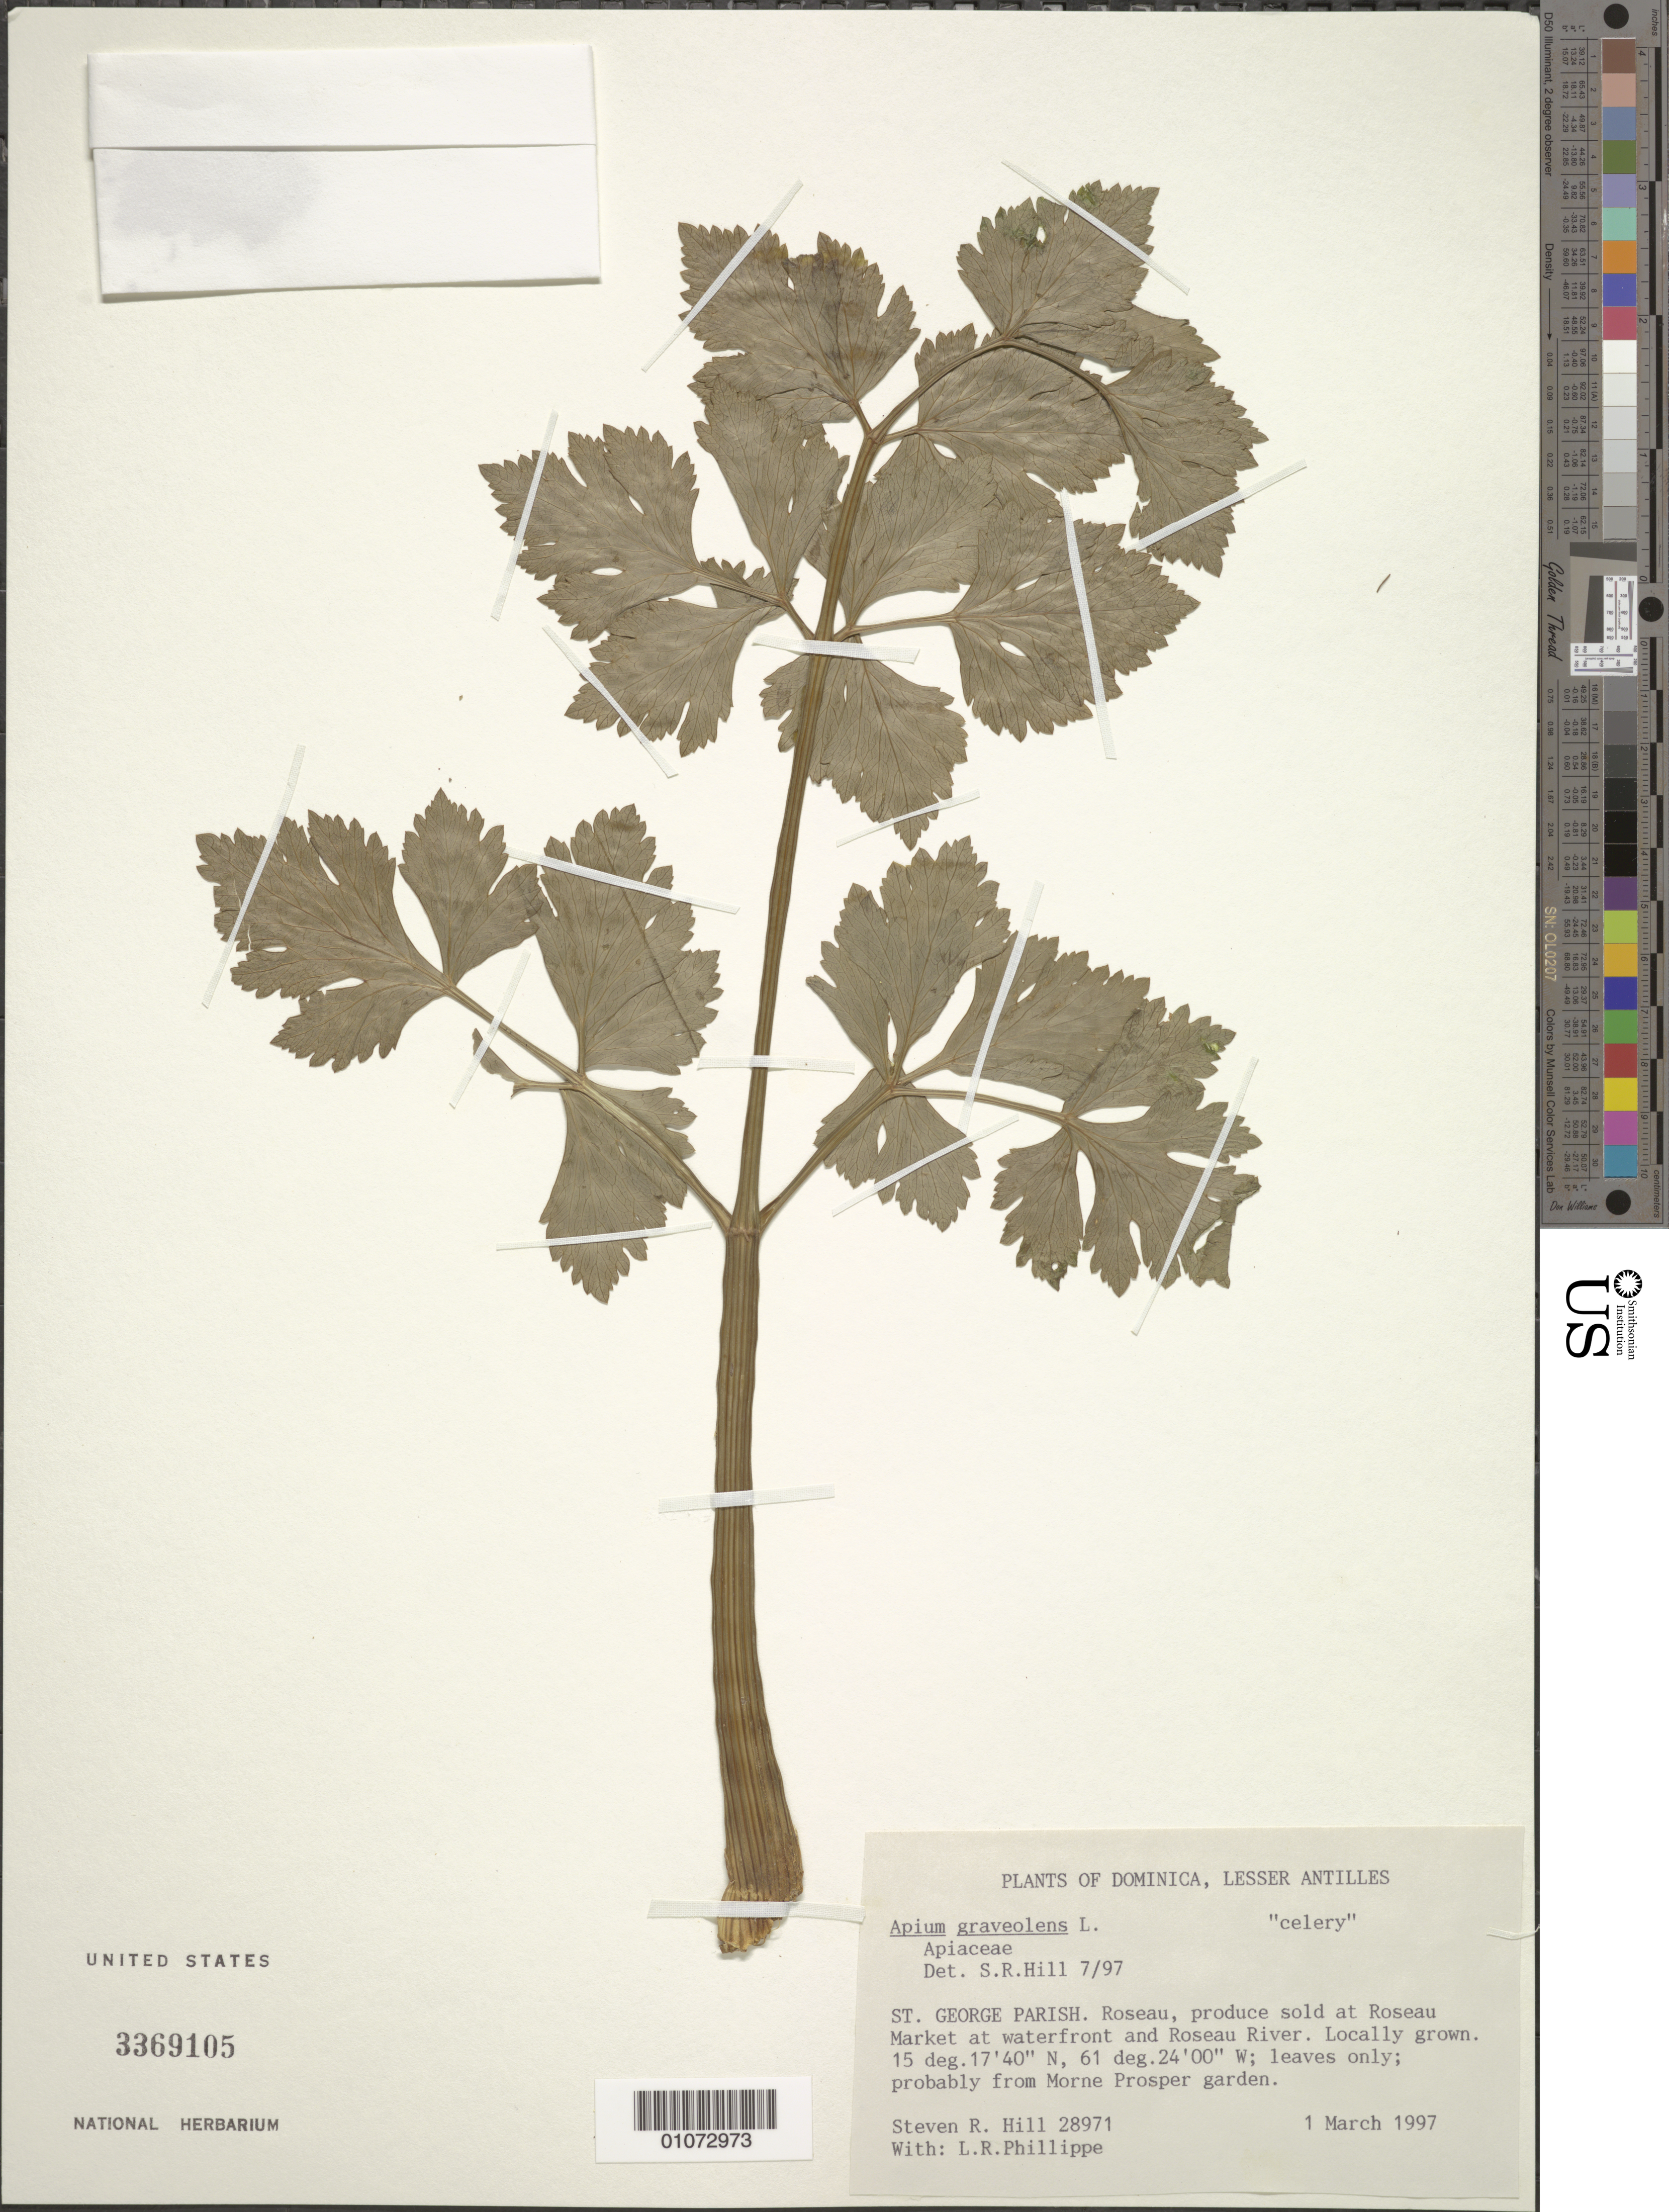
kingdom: Plantae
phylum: Tracheophyta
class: Magnoliopsida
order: Apiales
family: Apiaceae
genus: Apium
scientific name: Apium graveolens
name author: L.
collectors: S. R. Hill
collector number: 28971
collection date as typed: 01 Mar 1997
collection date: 1997-03-01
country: Dominica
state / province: St. George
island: Dominica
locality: Roseau.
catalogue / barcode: US 3369105